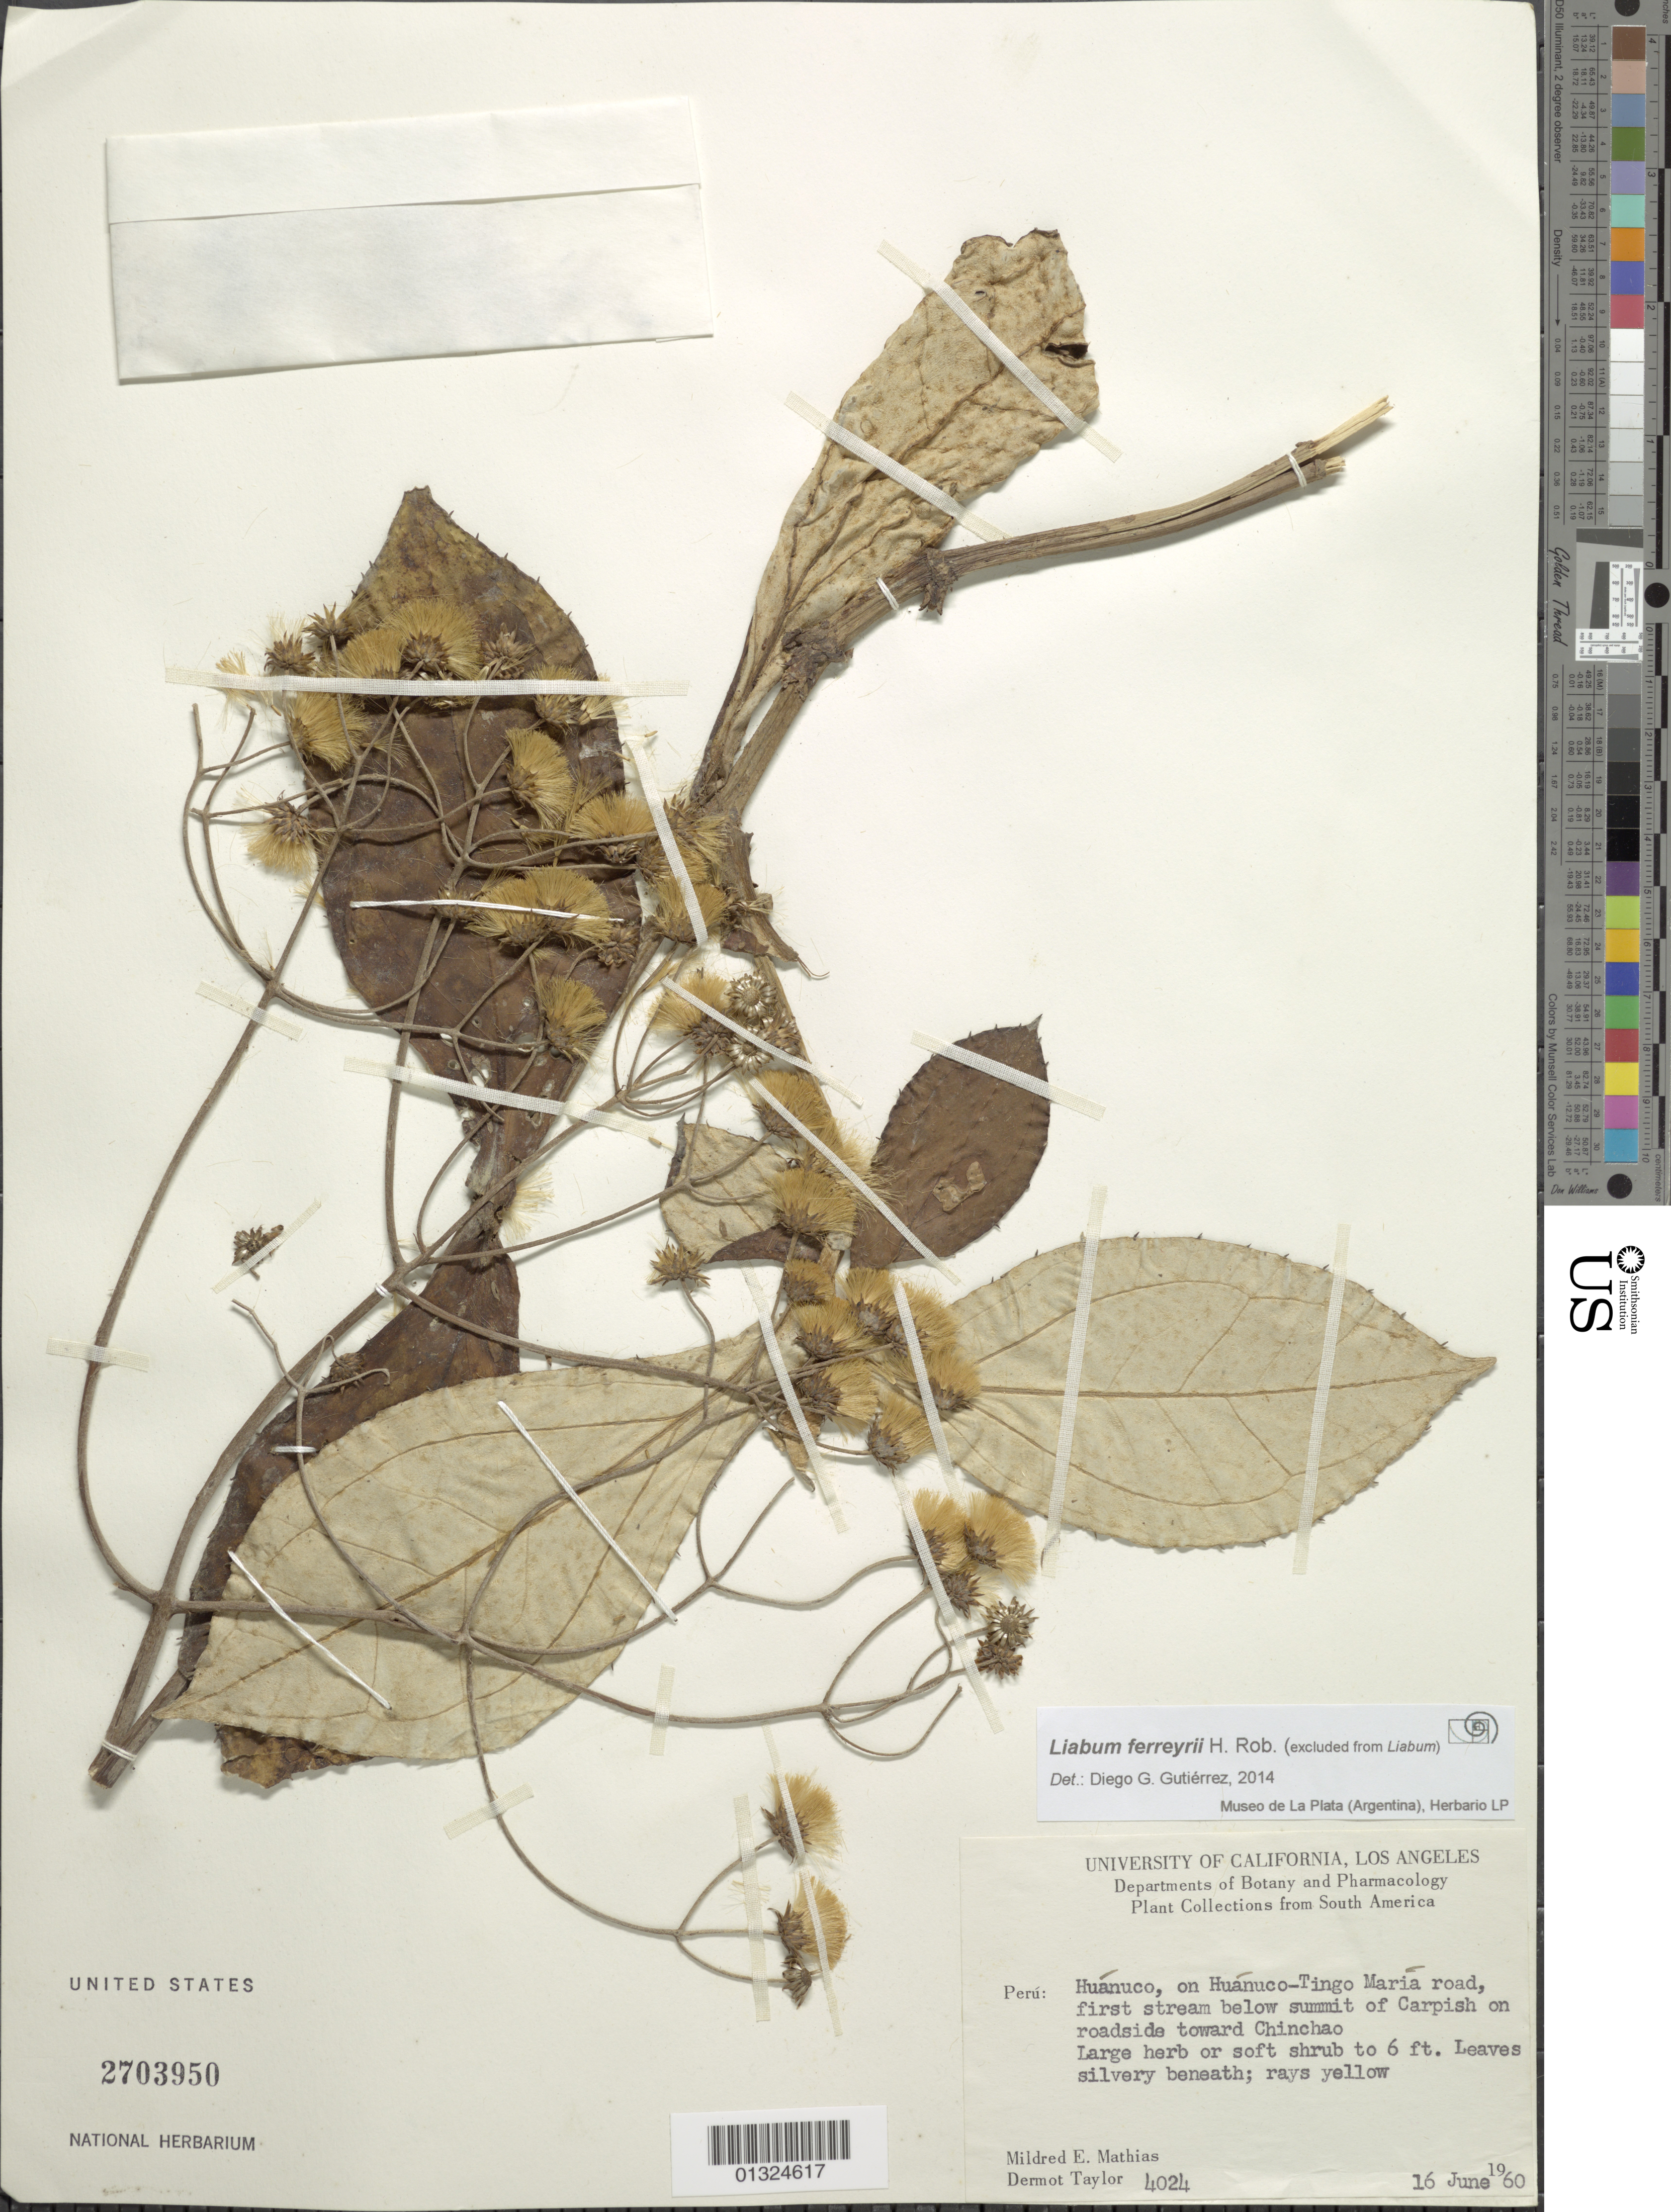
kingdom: Plantae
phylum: Tracheophyta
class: Magnoliopsida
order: Asterales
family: Asteraceae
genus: Liabum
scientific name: Liabum ferreyrae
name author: H. Rob.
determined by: Gutierrez, D. G.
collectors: M. E. Mathias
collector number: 4024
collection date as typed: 16 June 1960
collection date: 1960-06-16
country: Peru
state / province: Huánuco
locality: Huánuco-tingo María road, first stream below summit of Carpish on roadside towards Chinchao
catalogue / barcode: US 2703950